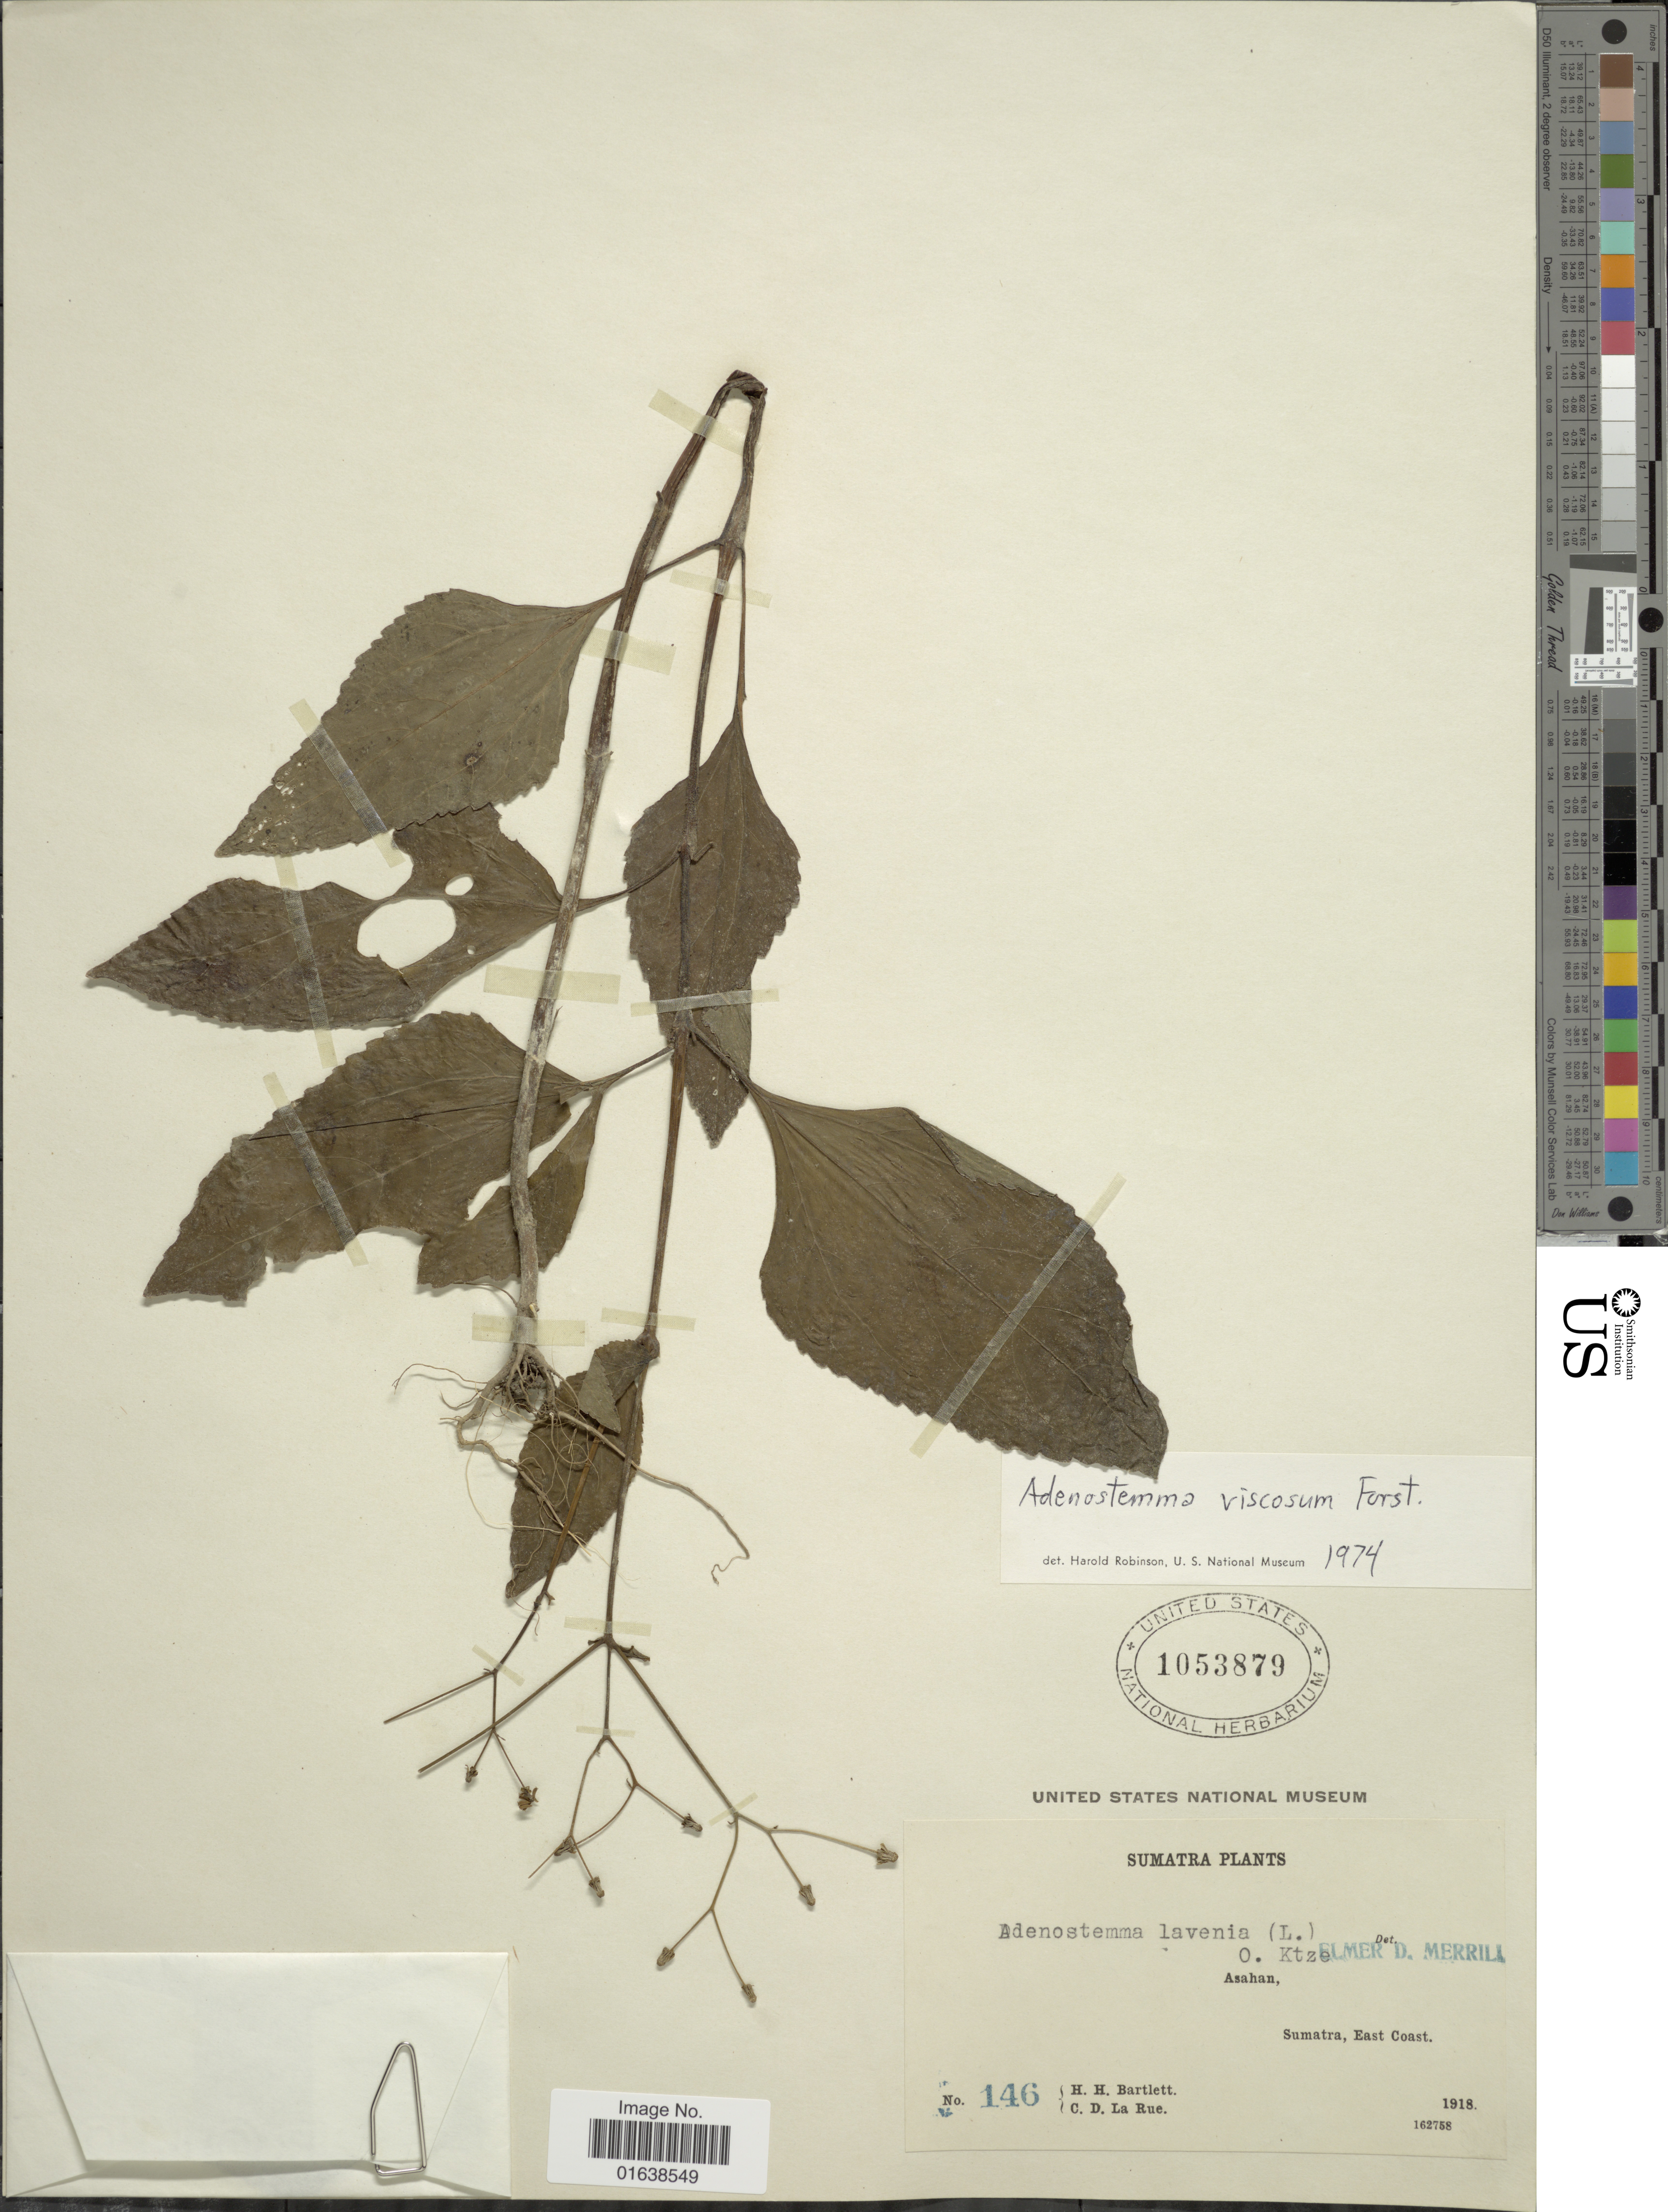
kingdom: Plantae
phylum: Tracheophyta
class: Magnoliopsida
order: Asterales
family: Asteraceae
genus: Adenostemma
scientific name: Adenostemma viscosum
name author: J.R. Forst. & G. Forst.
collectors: H. H. Bartlett & C. La Rue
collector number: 146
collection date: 1918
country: Indonesia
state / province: Sumatra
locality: Sumatra. Asahan. Sumatra, East Coast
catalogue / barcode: US 1053879